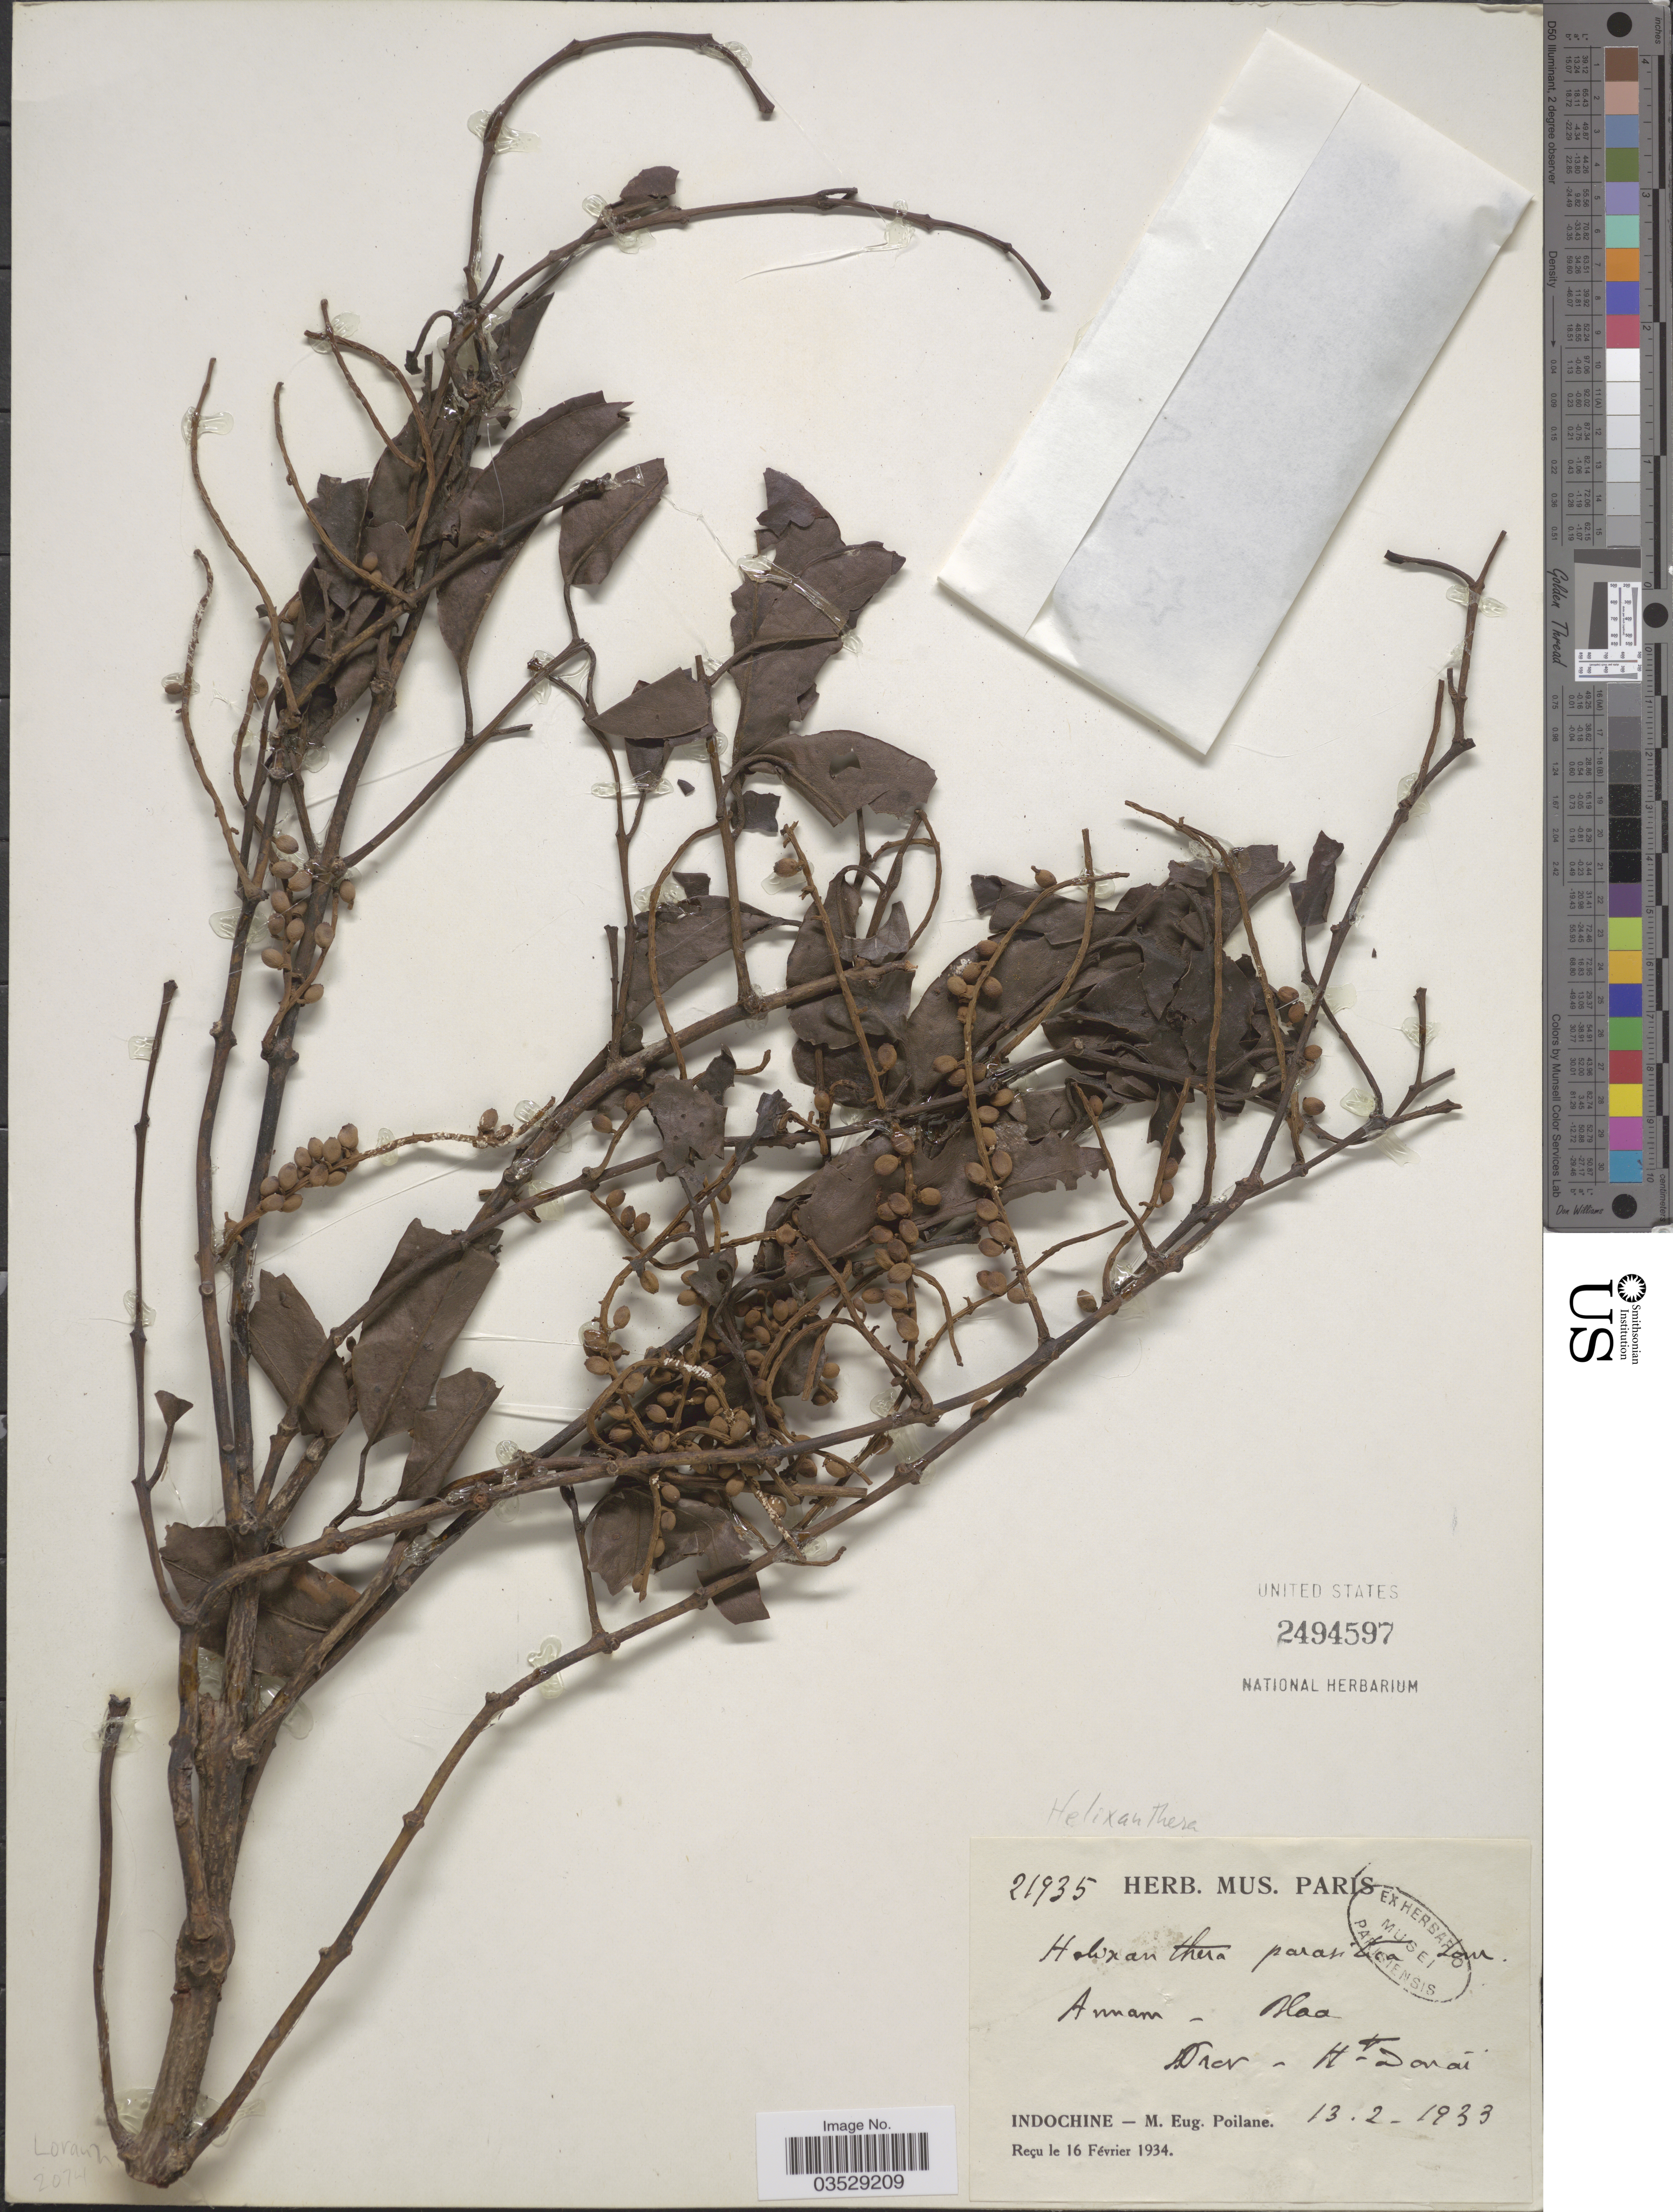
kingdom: Plantae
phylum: Tracheophyta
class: Magnoliopsida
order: Santalales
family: Loranthaceae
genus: Helixanthera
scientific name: Helixanthera parasitica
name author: Lour.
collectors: M. Poilane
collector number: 21935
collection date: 1933-02-13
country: Vietnam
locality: Annam-Blao. Prov-Ht Donai. Indochine.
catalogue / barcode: US 2494597